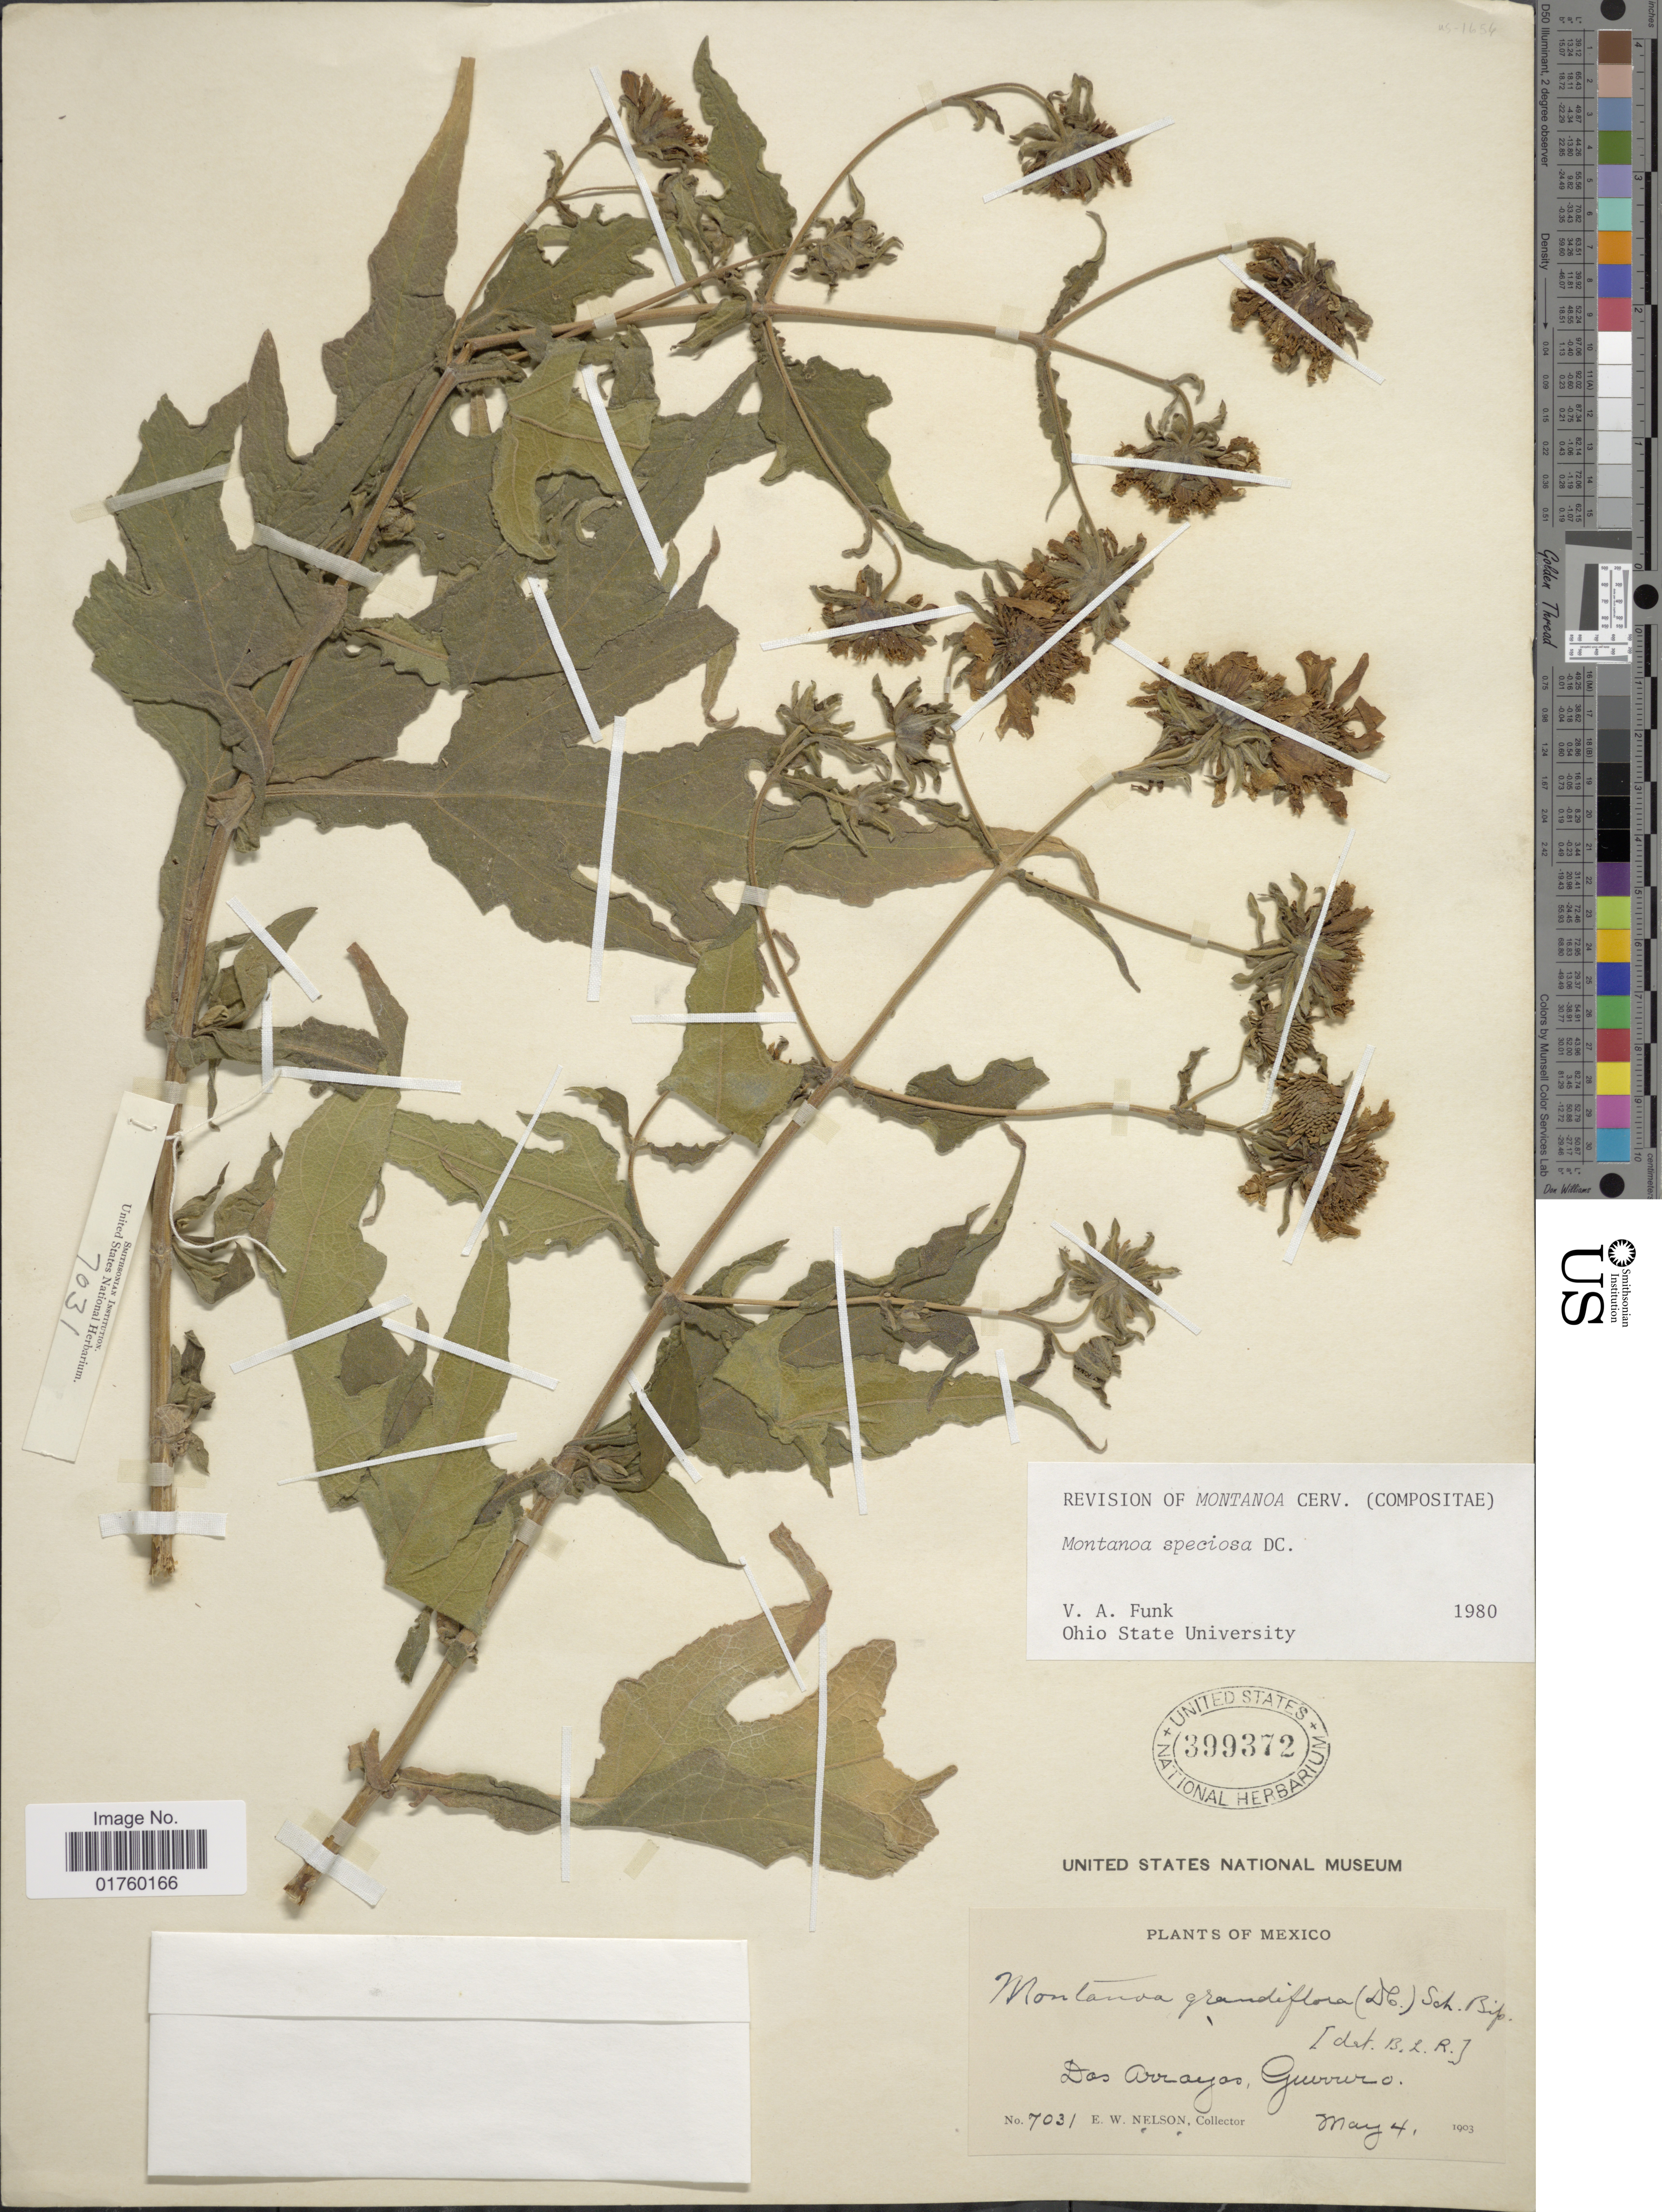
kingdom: Plantae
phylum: Tracheophyta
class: Magnoliopsida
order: Asterales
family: Asteraceae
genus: Montanoa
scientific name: Montanoa speciosa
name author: (DC.) Sch. Bip. ex K. Koch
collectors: E. W. Nelson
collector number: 7031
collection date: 1903-05-04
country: Mexico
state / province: Guerrero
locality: Dos Arroyos.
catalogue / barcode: US 399372